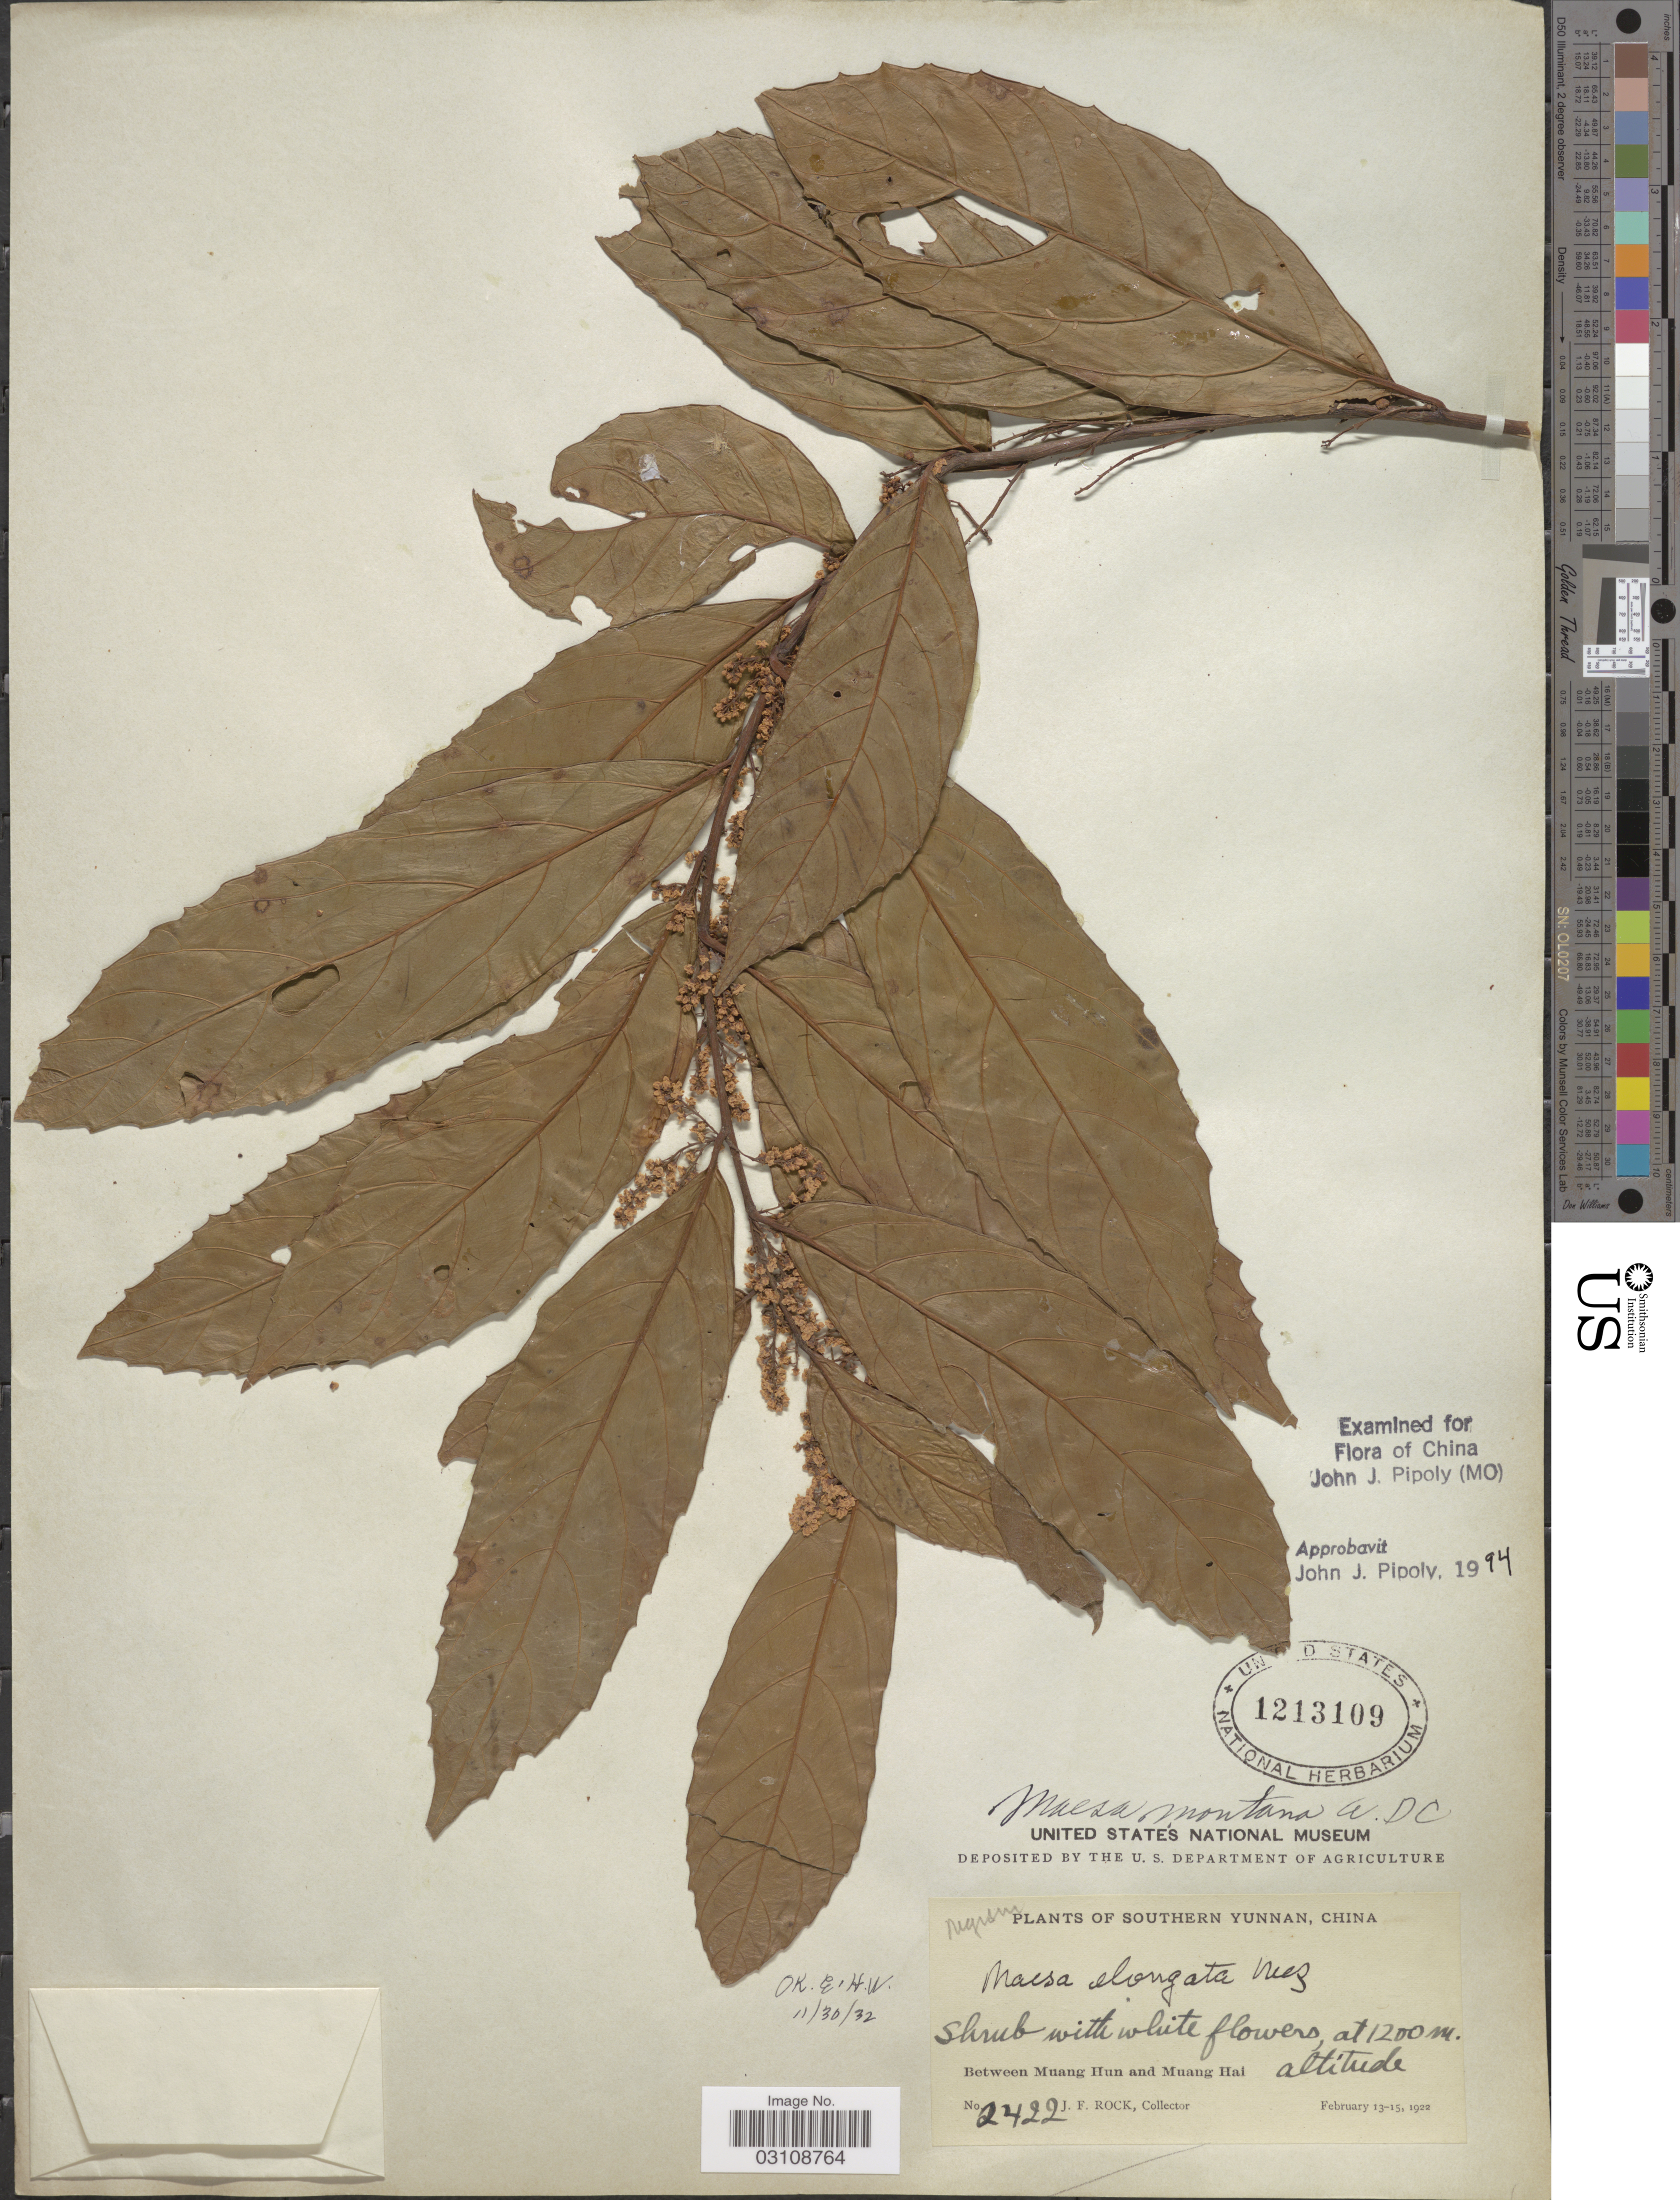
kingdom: Plantae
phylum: Tracheophyta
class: Magnoliopsida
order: Ericales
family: Primulaceae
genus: Maesa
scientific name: Maesa montana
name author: A. DC.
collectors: J. Rock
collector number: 2422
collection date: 1922-02-13/1922-02-15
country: China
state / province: Yunnan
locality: Southern Yunnan, Between Muang Hun and Muang Hai.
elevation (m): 1200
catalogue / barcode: US 1213109